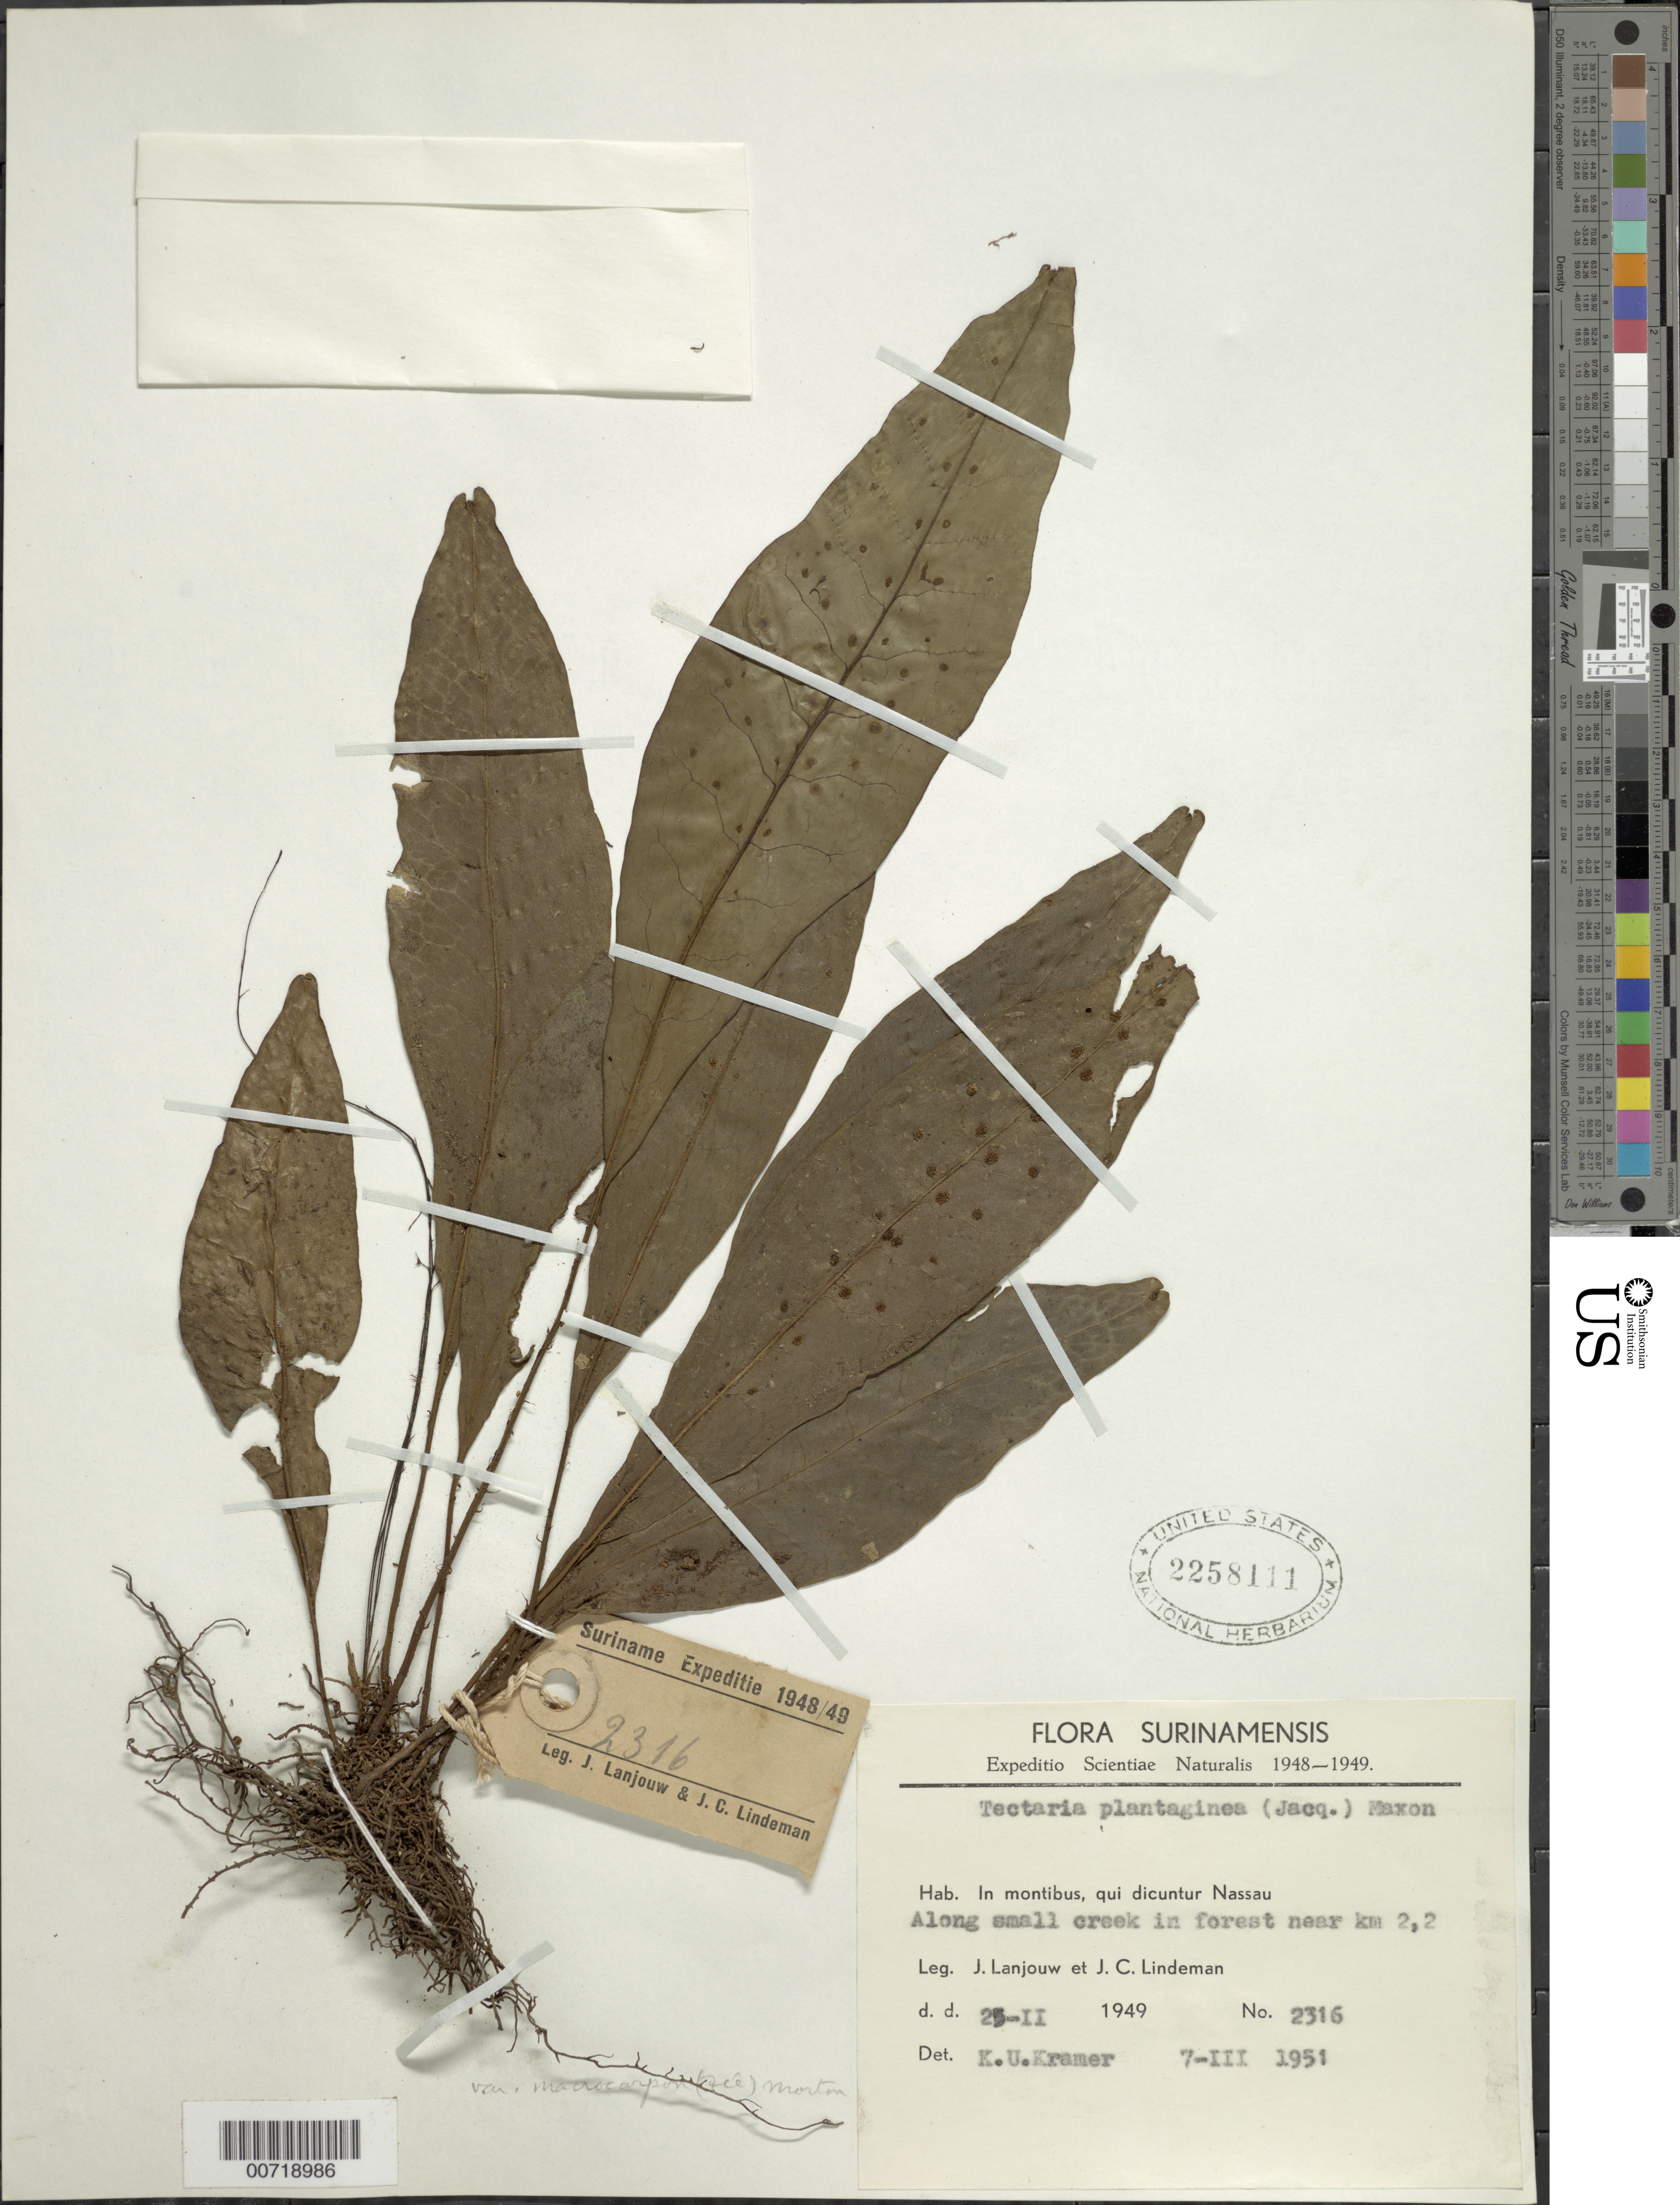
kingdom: Plantae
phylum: Tracheophyta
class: Polypodiopsida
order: Polypodiales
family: Tectariaceae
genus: Tectaria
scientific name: Tectaria plantaginea var. macrocarpa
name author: (Fée) C.V. Morton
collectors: J. Lanjouw & J. C. Lindeman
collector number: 51 2316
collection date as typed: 7-Mar-51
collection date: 1951-03-07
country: Suriname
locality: Nassau Mts., km 2.2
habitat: Forest, along small creek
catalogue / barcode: US 2258111